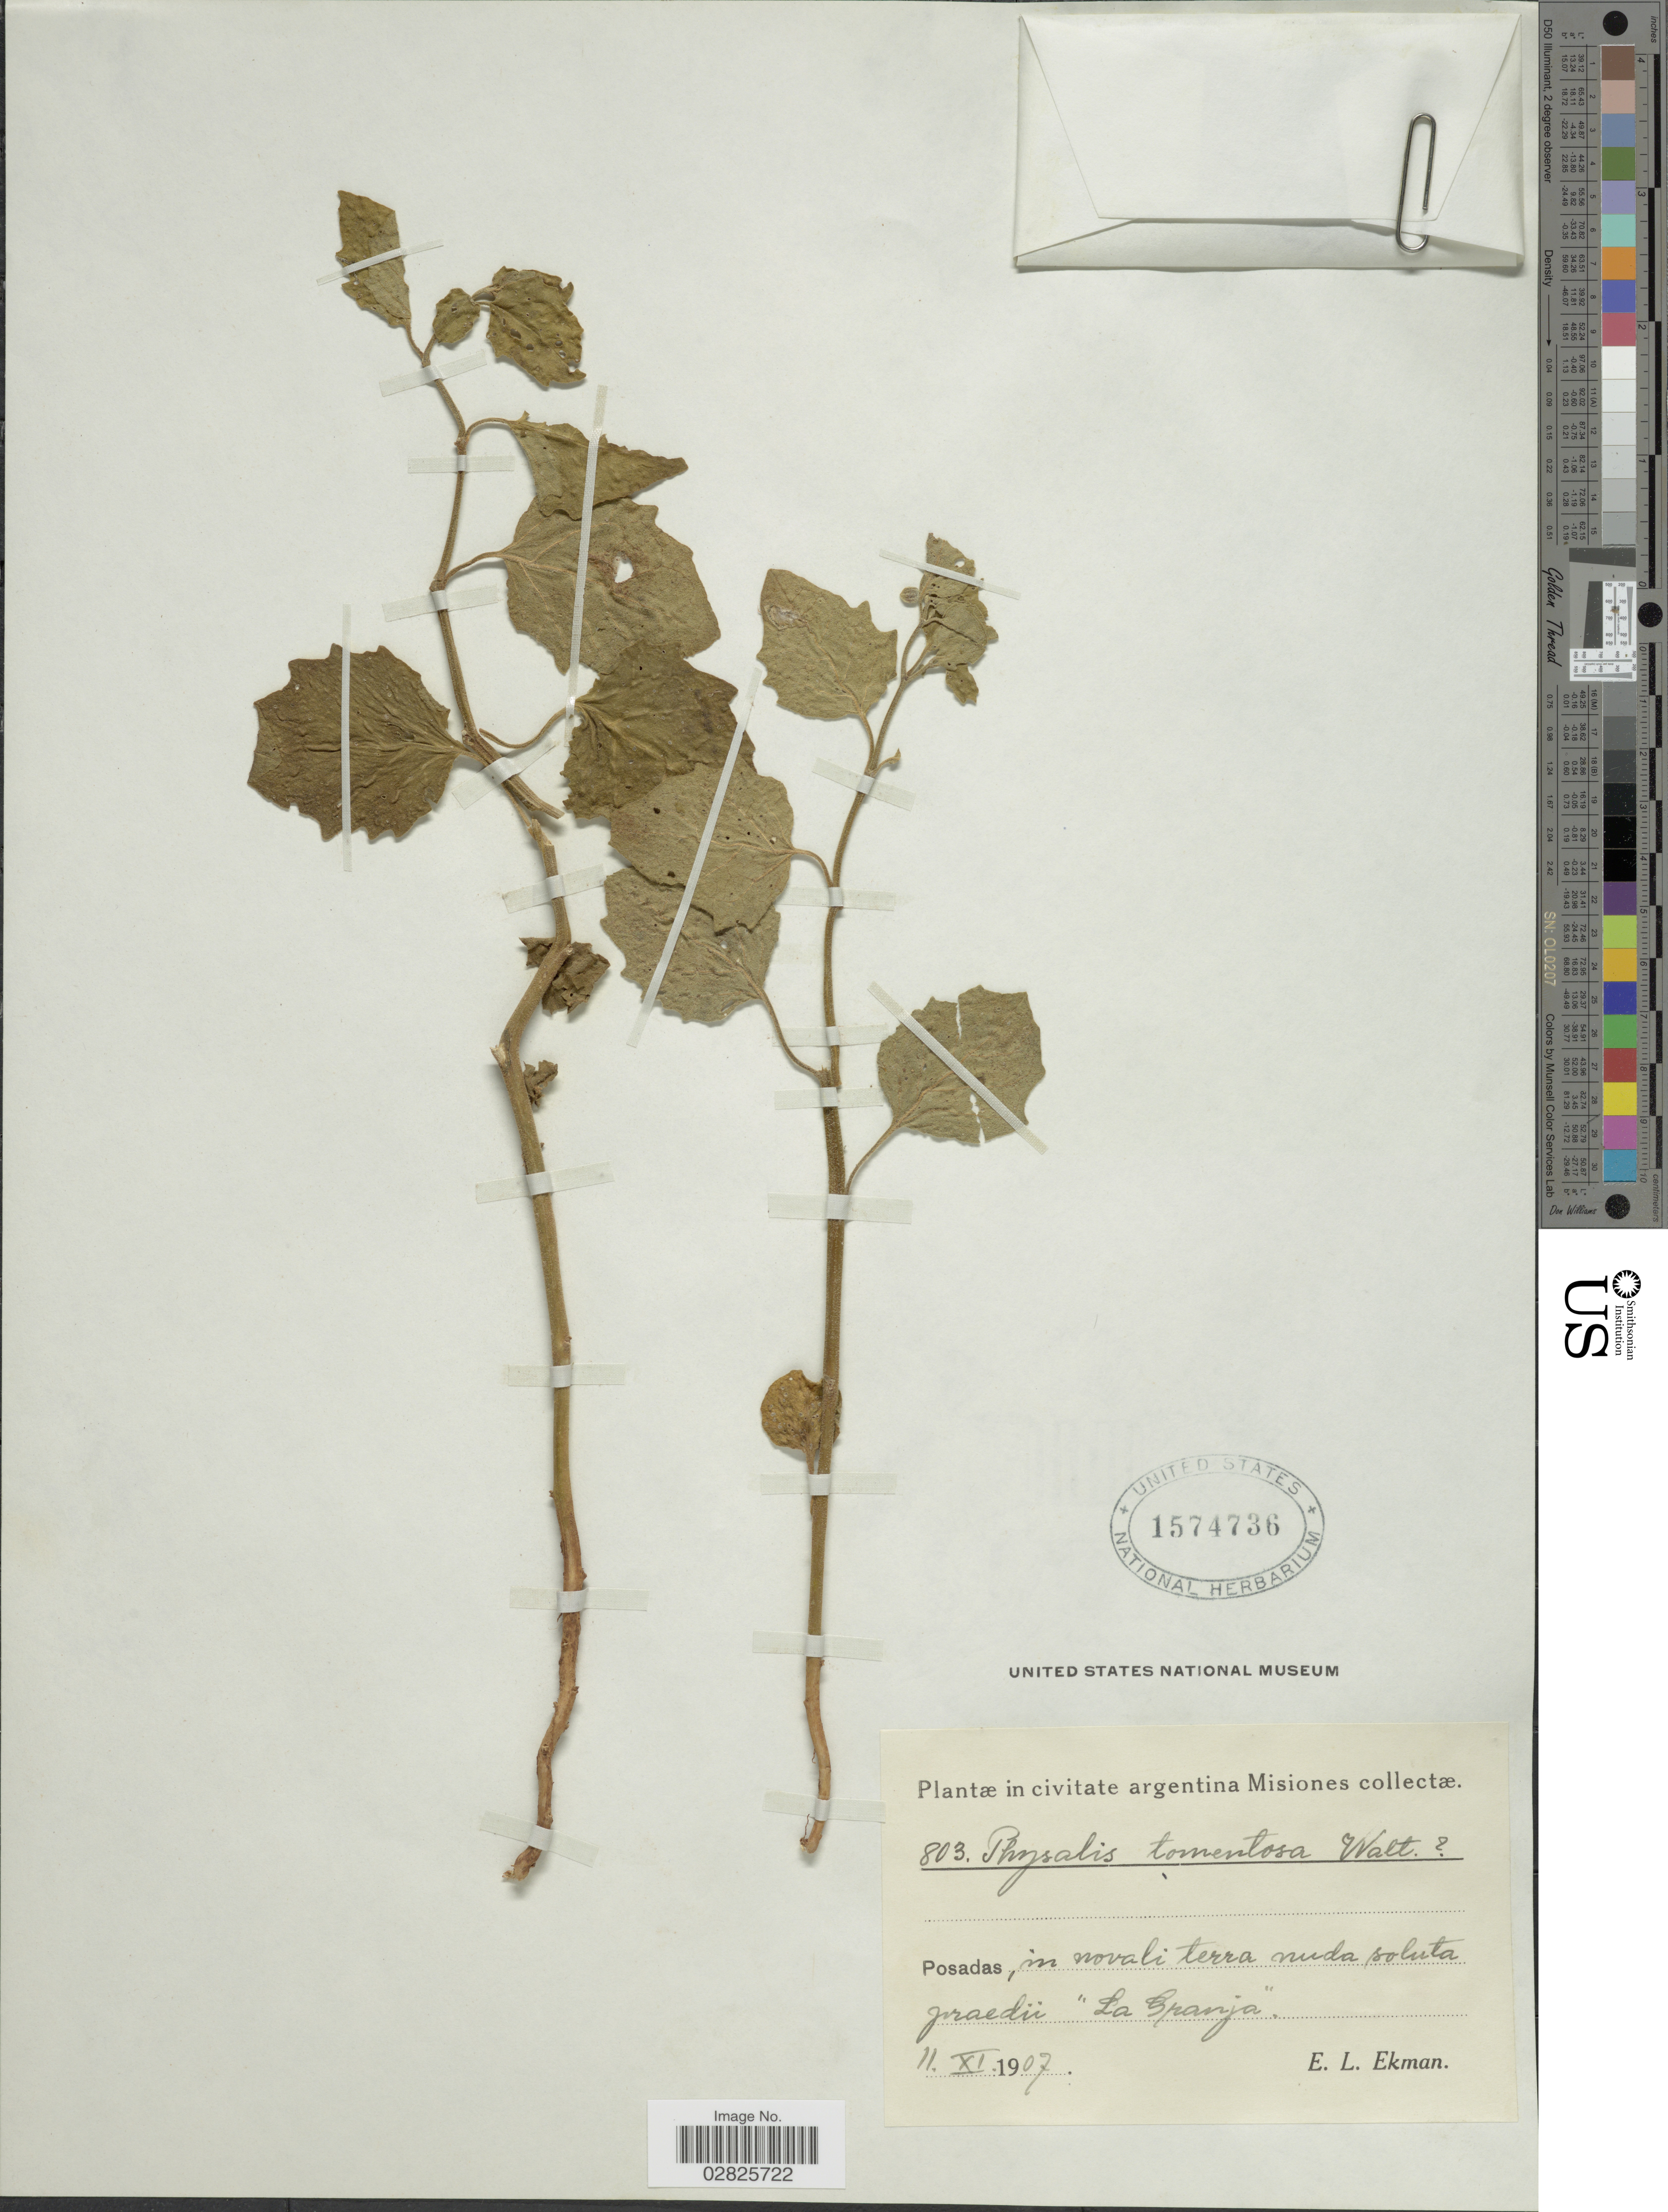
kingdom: Plantae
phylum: Tracheophyta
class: Magnoliopsida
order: Solanales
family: Solanaceae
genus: Physalis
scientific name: Physalis tomentosa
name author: Medik.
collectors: E. L. Ekman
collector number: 803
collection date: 1907-11-11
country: Argentina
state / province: Misiones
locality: In civitate argentina. Posadas, in novali terra nuda soluta praedii "La Granja".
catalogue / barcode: US 1574736